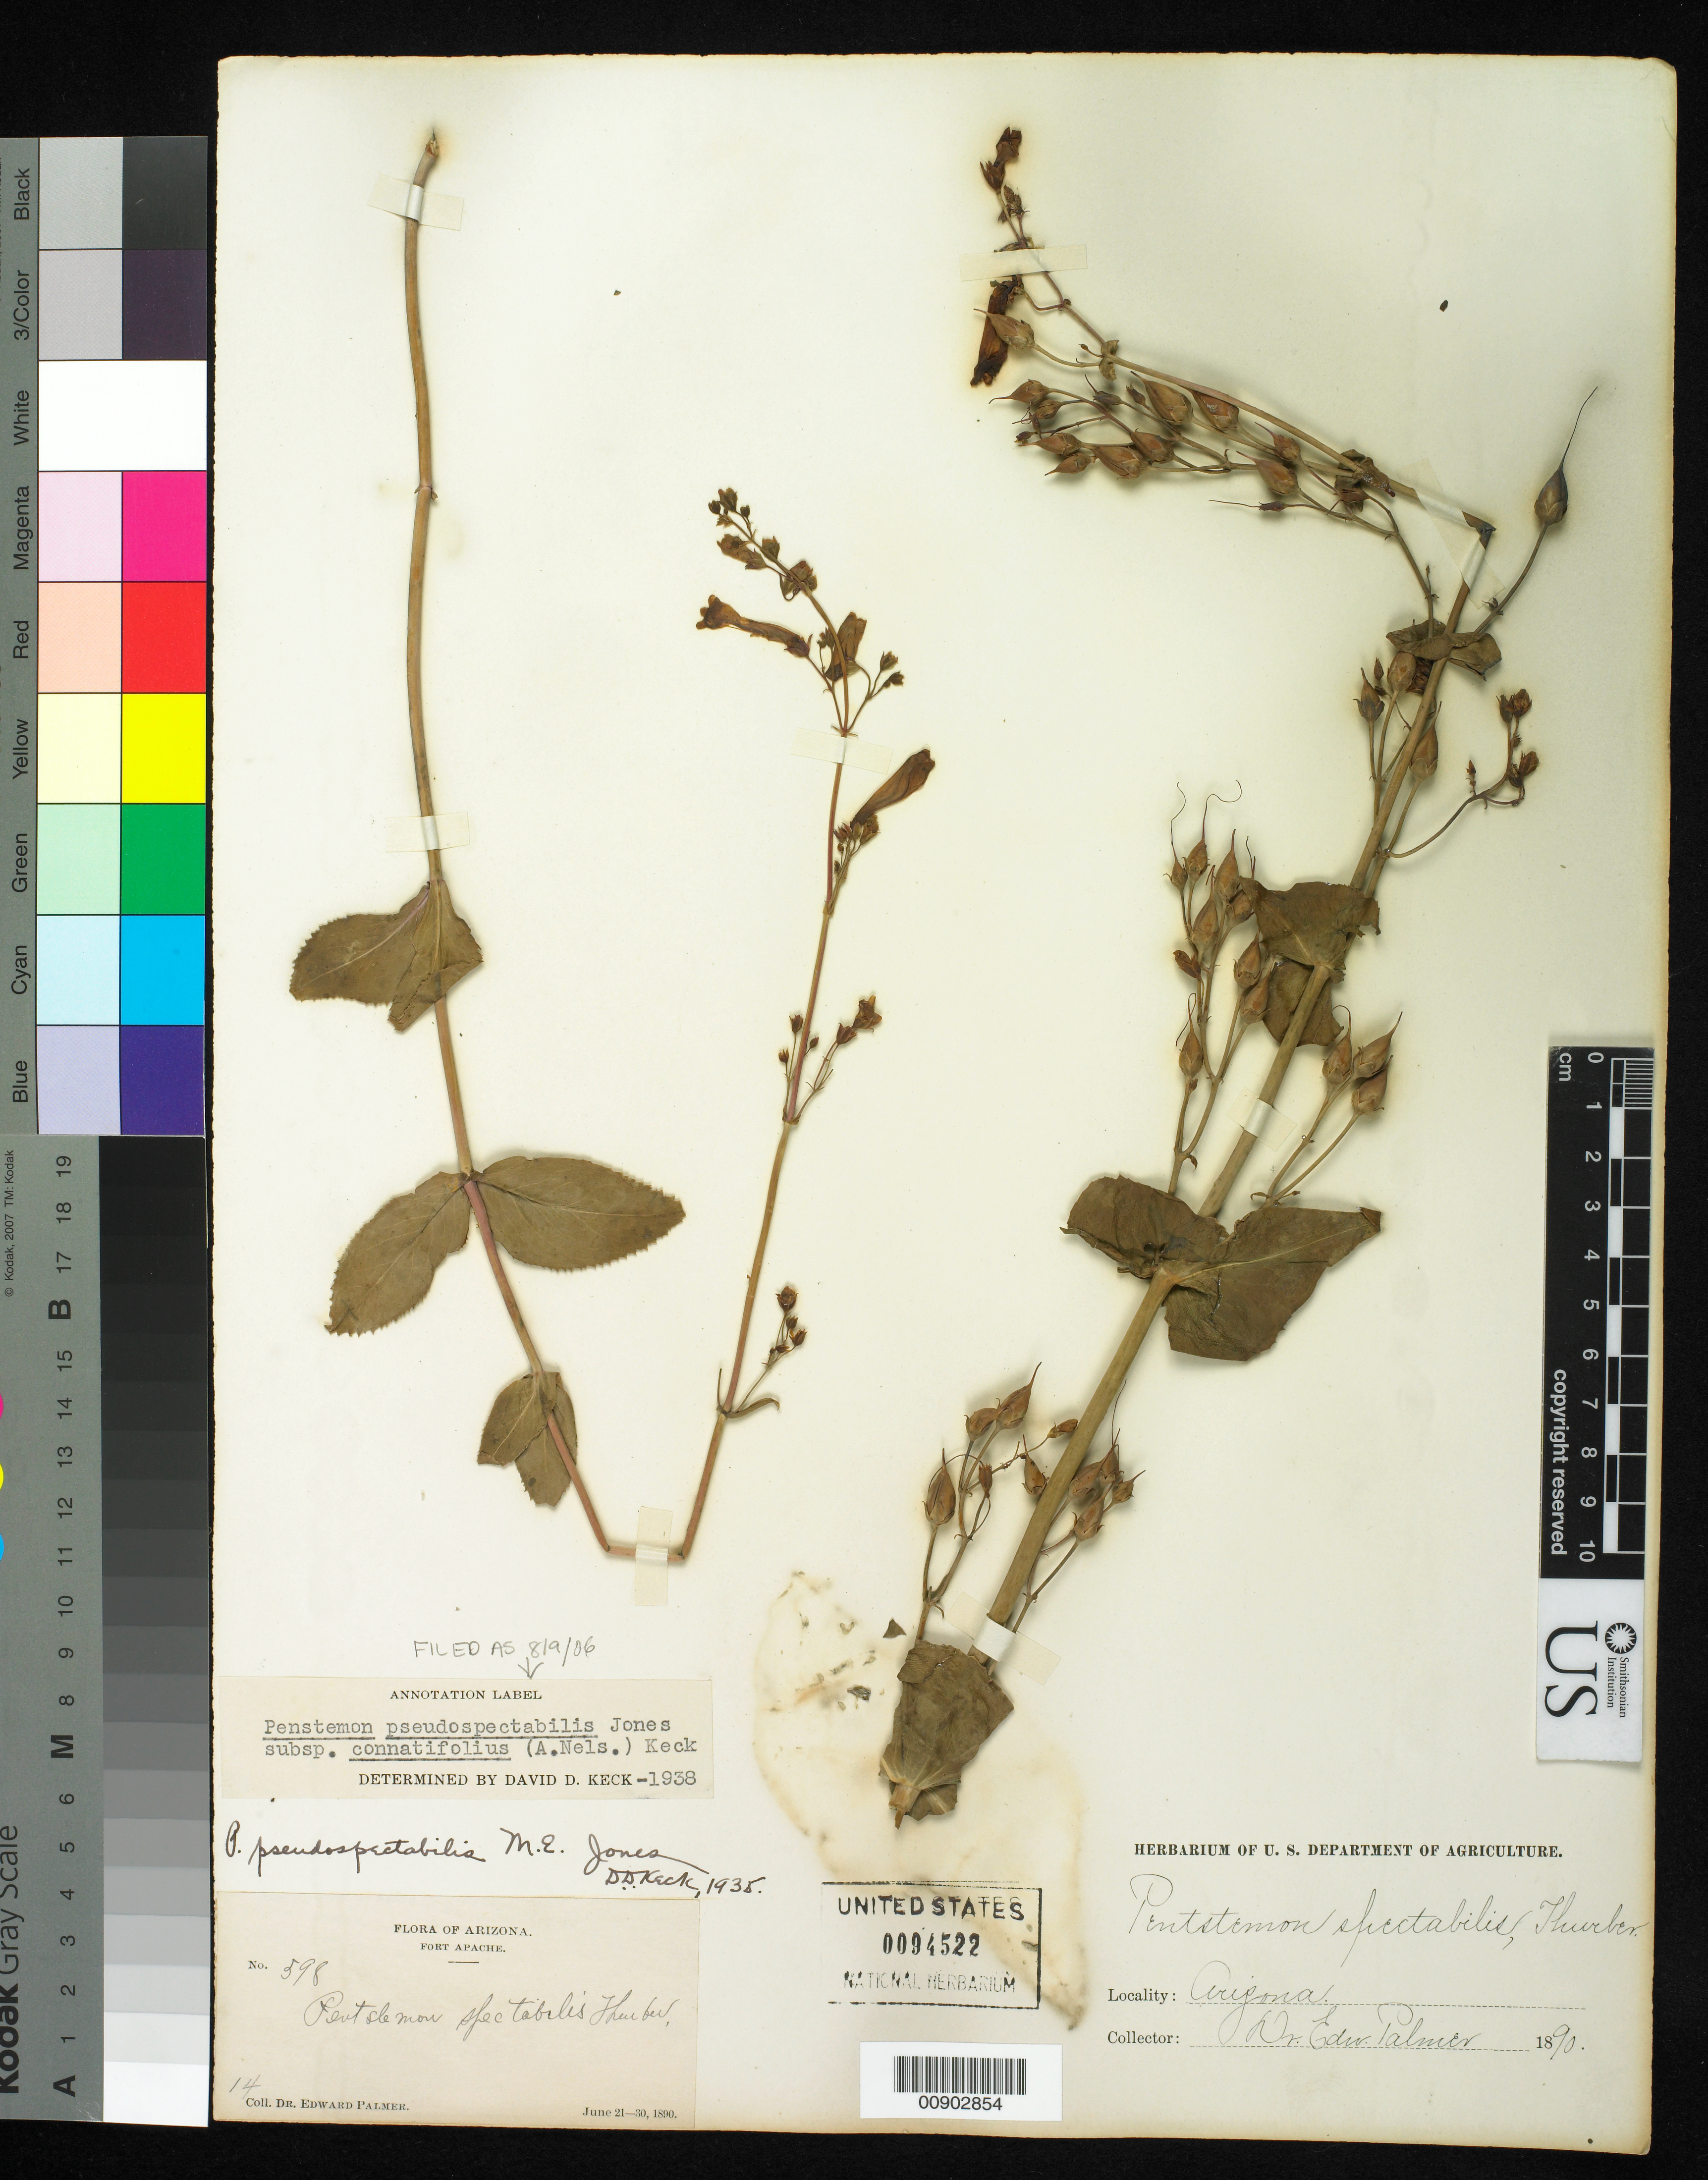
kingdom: Plantae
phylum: Tracheophyta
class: Magnoliopsida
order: Lamiales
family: Plantaginaceae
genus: Penstemon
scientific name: Penstemon pseudospectabilis var. connatifolius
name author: (A. Nelson) D.D. Keck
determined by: Keck, David D.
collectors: E. Palmer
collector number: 598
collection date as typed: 21 Jun 1890 to 30 Jun 1890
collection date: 1890-06-21/1890-06-30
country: United States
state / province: Arizona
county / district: Navajo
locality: Fort Apache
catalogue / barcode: US 94522